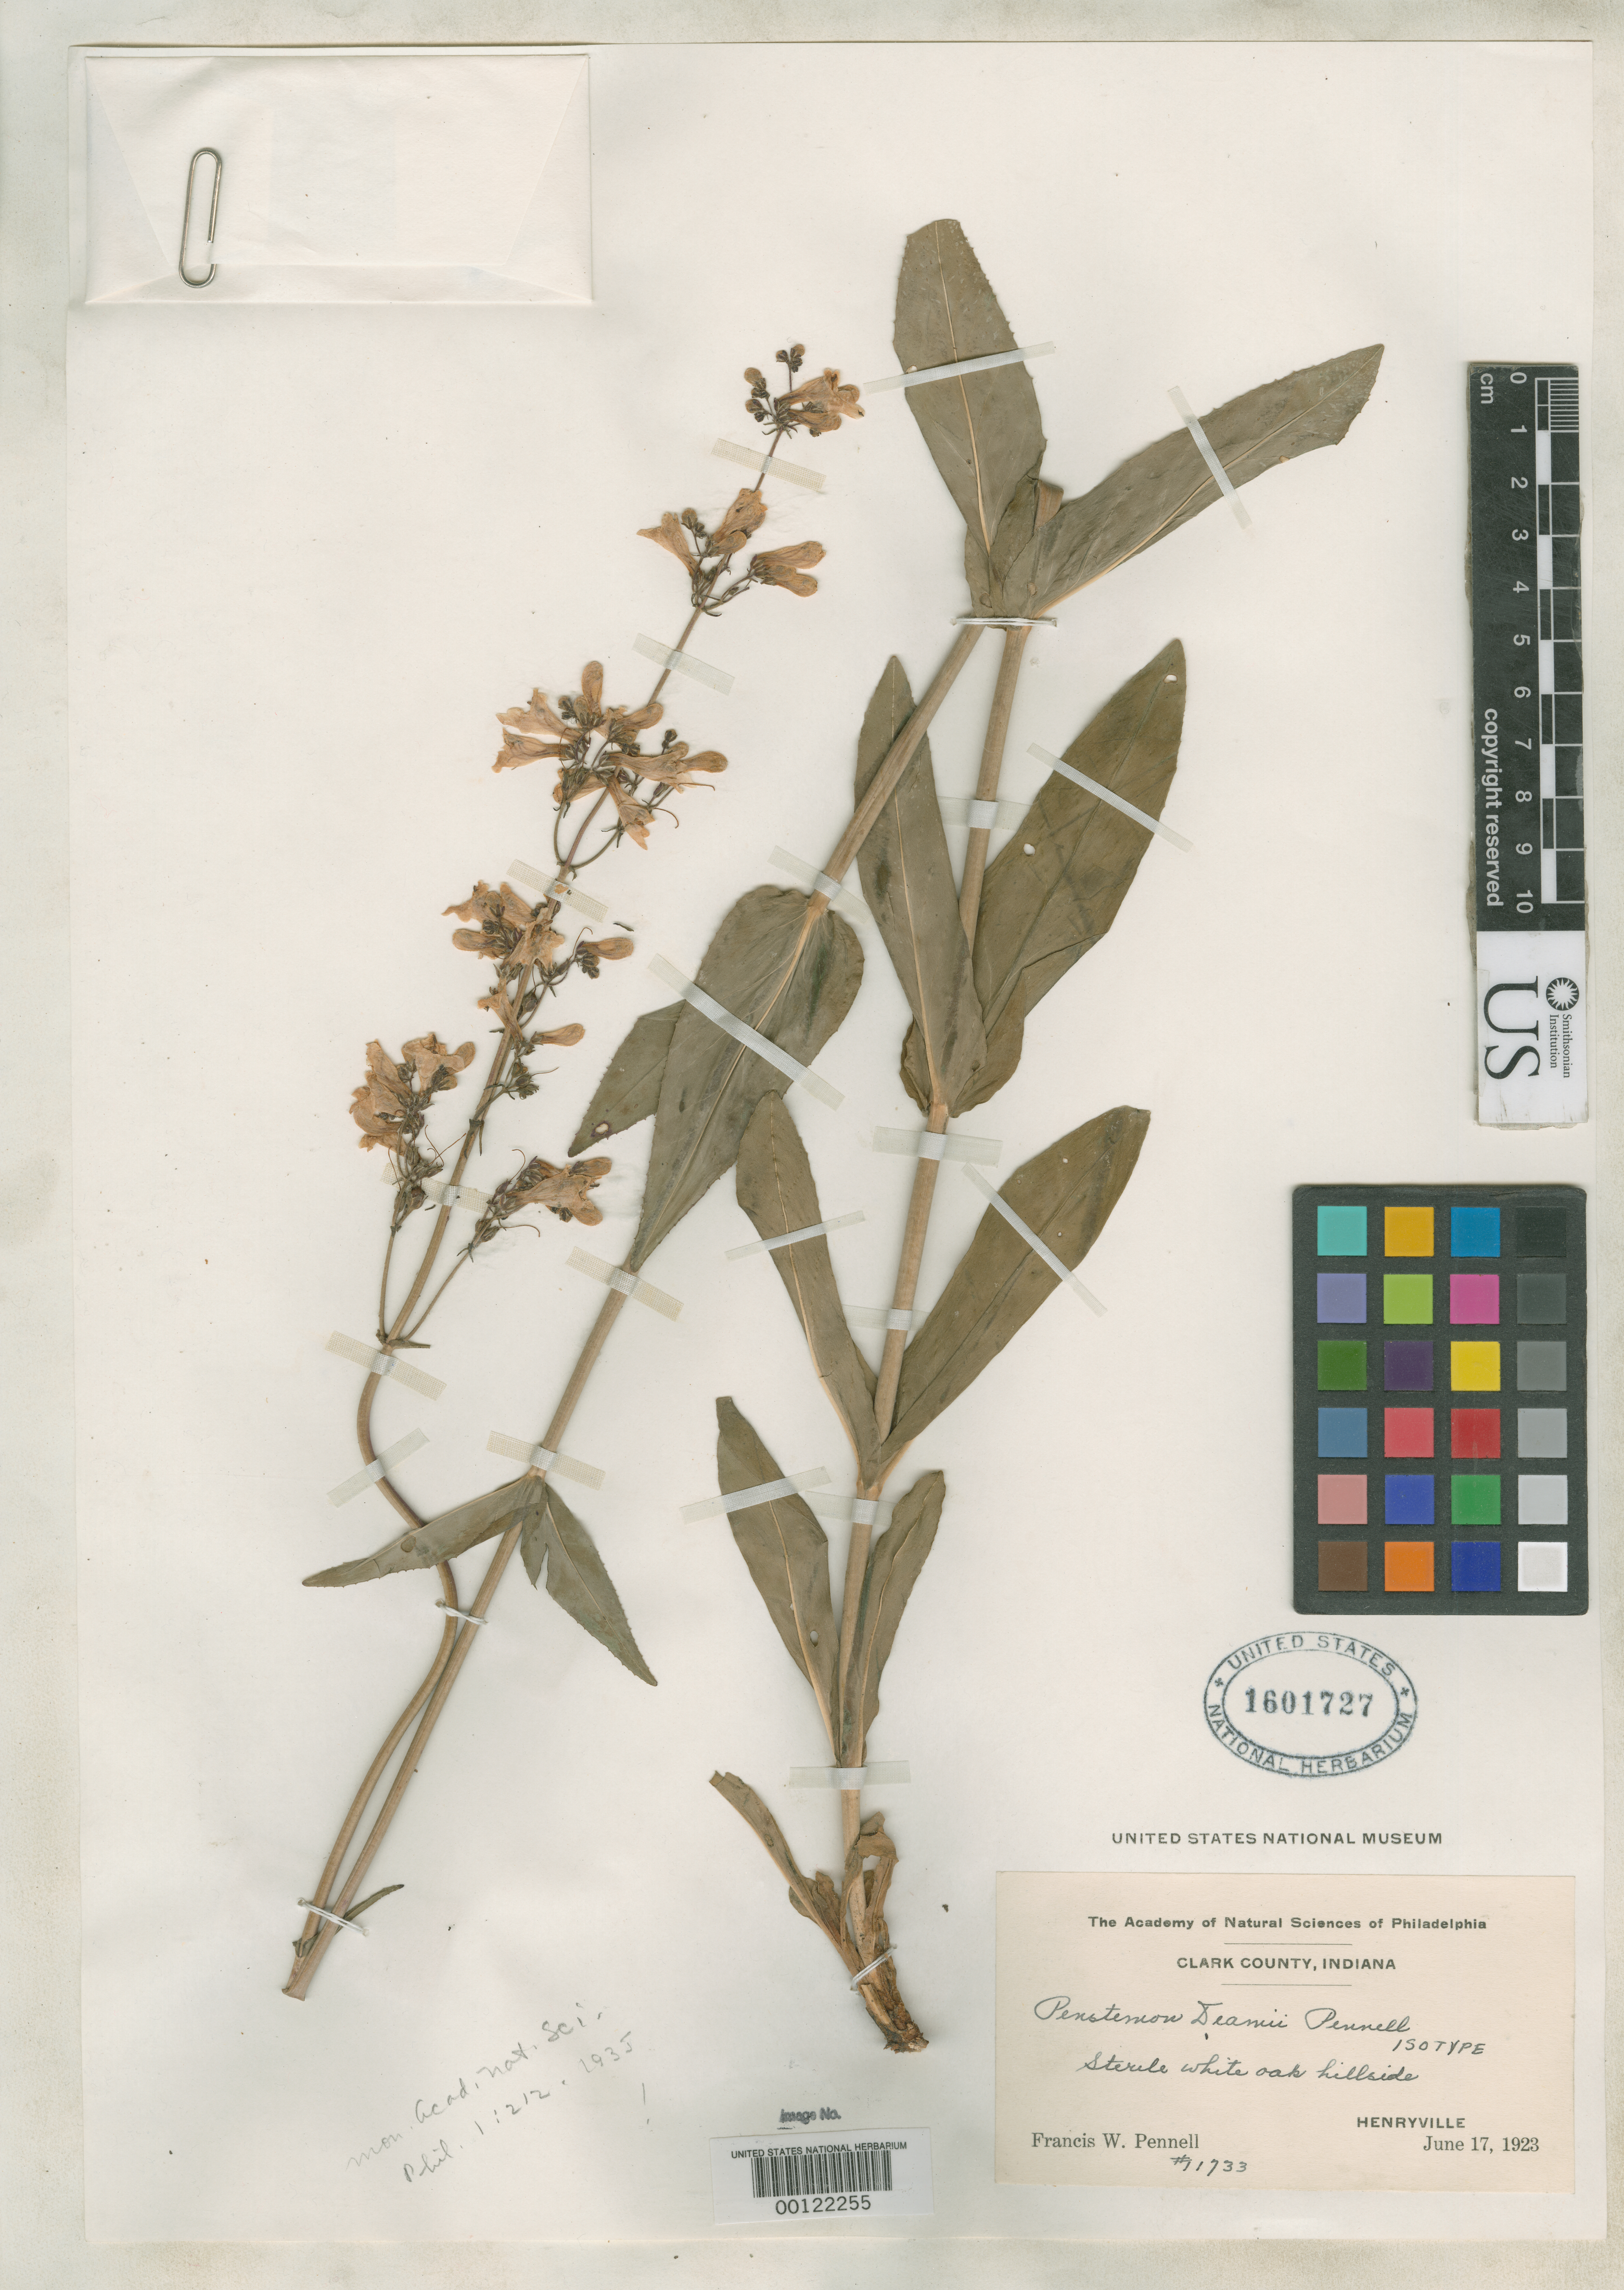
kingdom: Plantae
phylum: Tracheophyta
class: Magnoliopsida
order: Lamiales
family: Plantaginaceae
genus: Penstemon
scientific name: Penstemon deamii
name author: Pennell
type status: Isotype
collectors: F. W. Pennell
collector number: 11733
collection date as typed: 17 Jun 1923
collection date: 1923-06-17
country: United States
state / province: Indiana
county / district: Clark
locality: Henryville.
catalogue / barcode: US 1601727